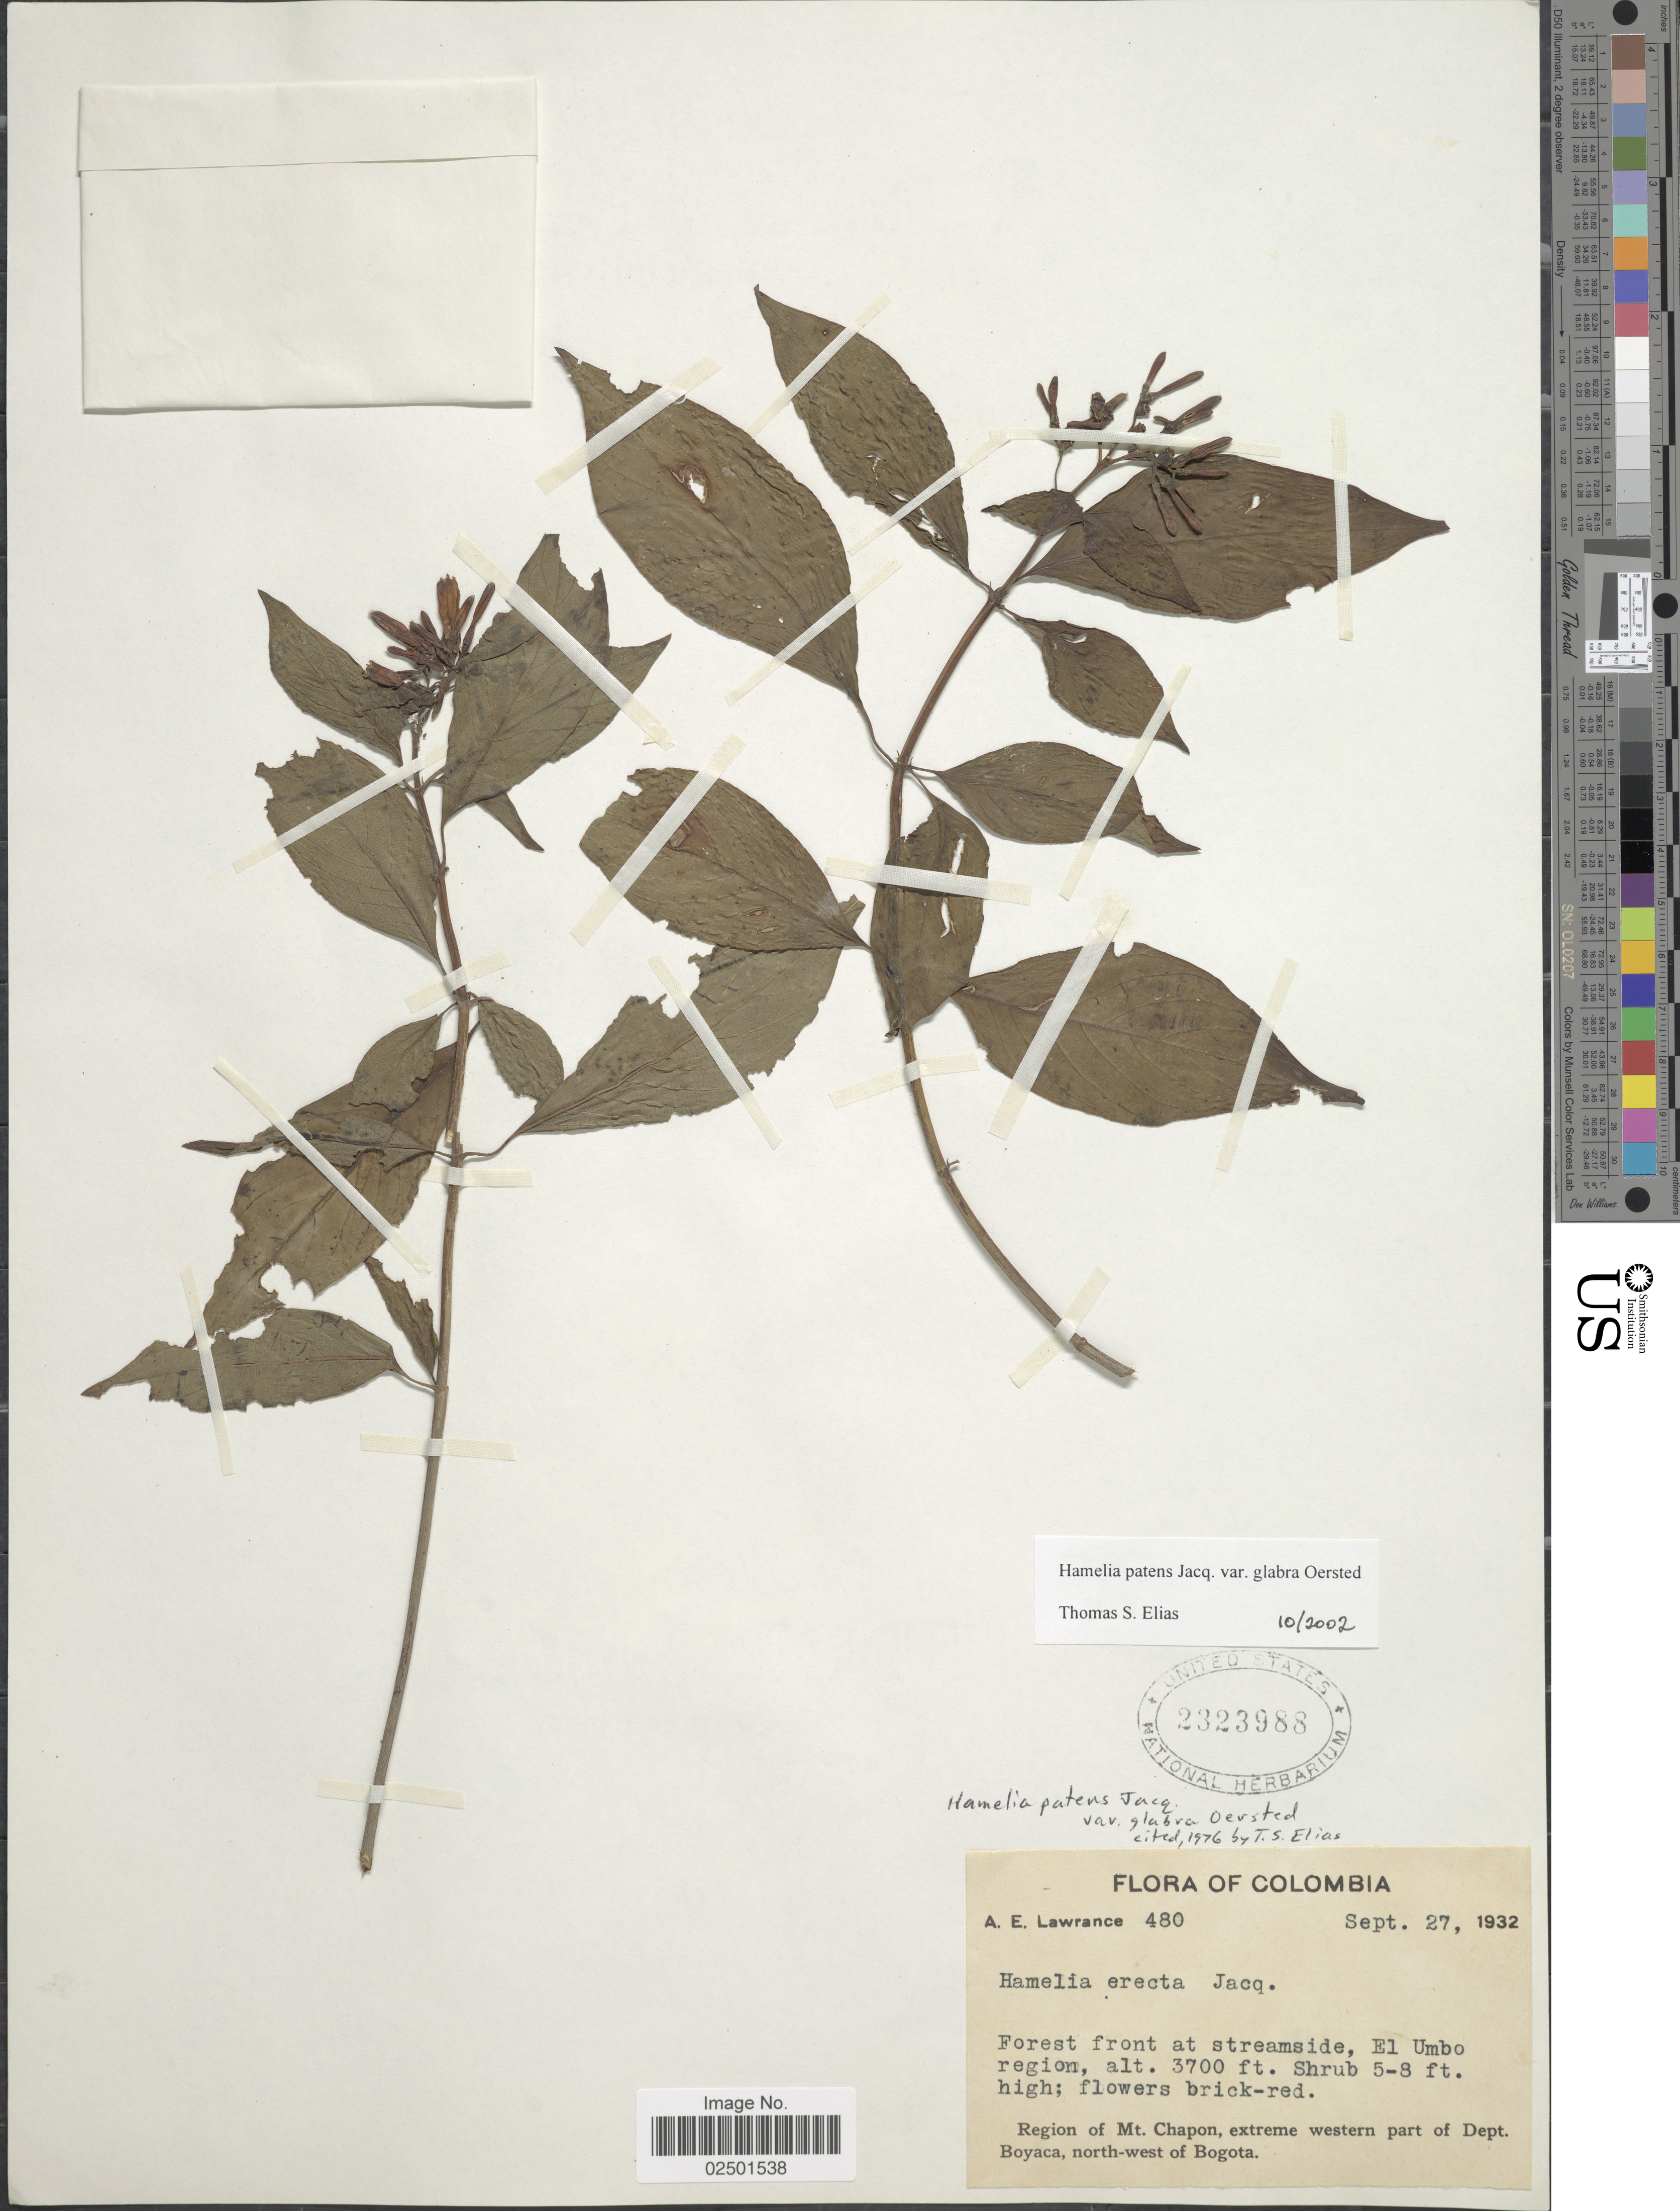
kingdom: Plantae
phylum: Tracheophyta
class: Magnoliopsida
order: Gentianales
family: Rubiaceae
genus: Hamelia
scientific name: Hamelia patens var. glabra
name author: Oerst.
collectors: A. Lawrance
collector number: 480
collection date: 1932-09-27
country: Colombia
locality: Forest front at streamside, El Umbo region. Region of Mt. Chapon, extreme western part of Dept. Boyaca, north-west of Bogota.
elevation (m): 1128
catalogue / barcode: US 2323988